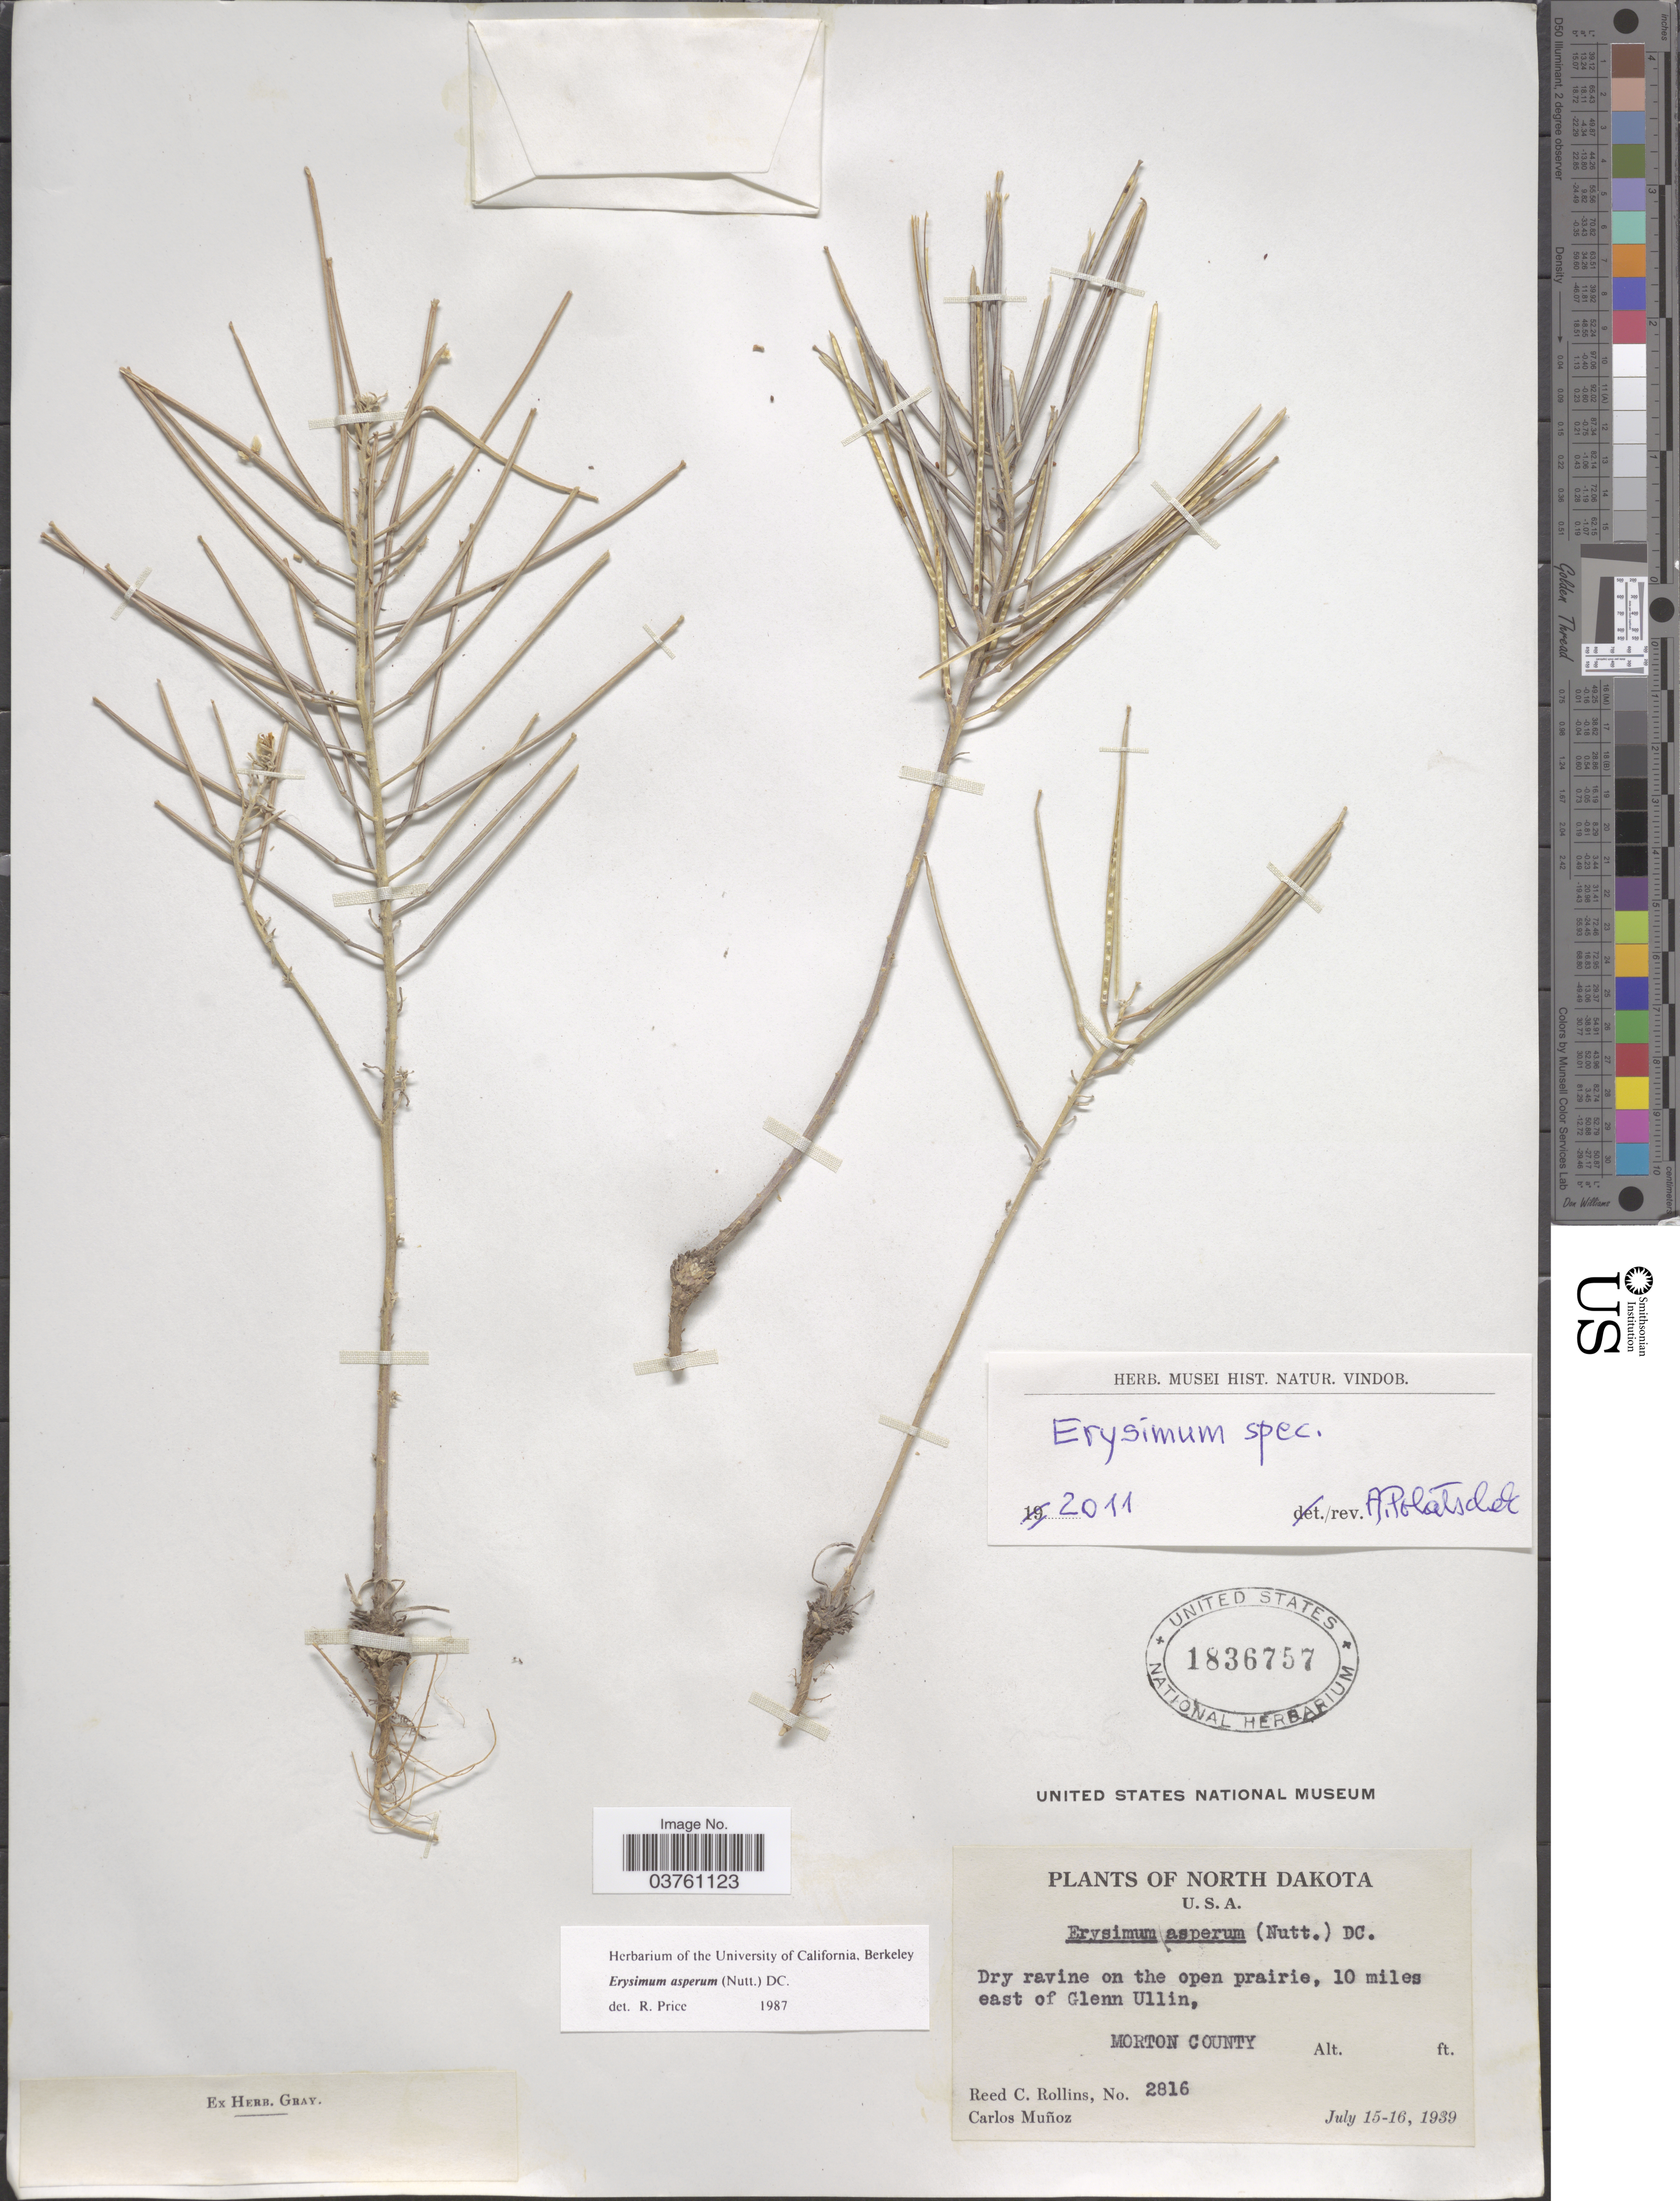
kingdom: Plantae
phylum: Tracheophyta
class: Magnoliopsida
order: Brassicales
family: Brassicaceae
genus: Erysimum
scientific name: Erysimum sp.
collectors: R. C. Rollins & C. Muñoz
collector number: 2816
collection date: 1939-07-15/1939-07-16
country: United States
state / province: North Dakota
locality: Dry ravine on the open prairie, 10 miles east of Glenn Ullin. Morton County.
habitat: dry ravine on the open prairie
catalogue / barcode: US 1836757